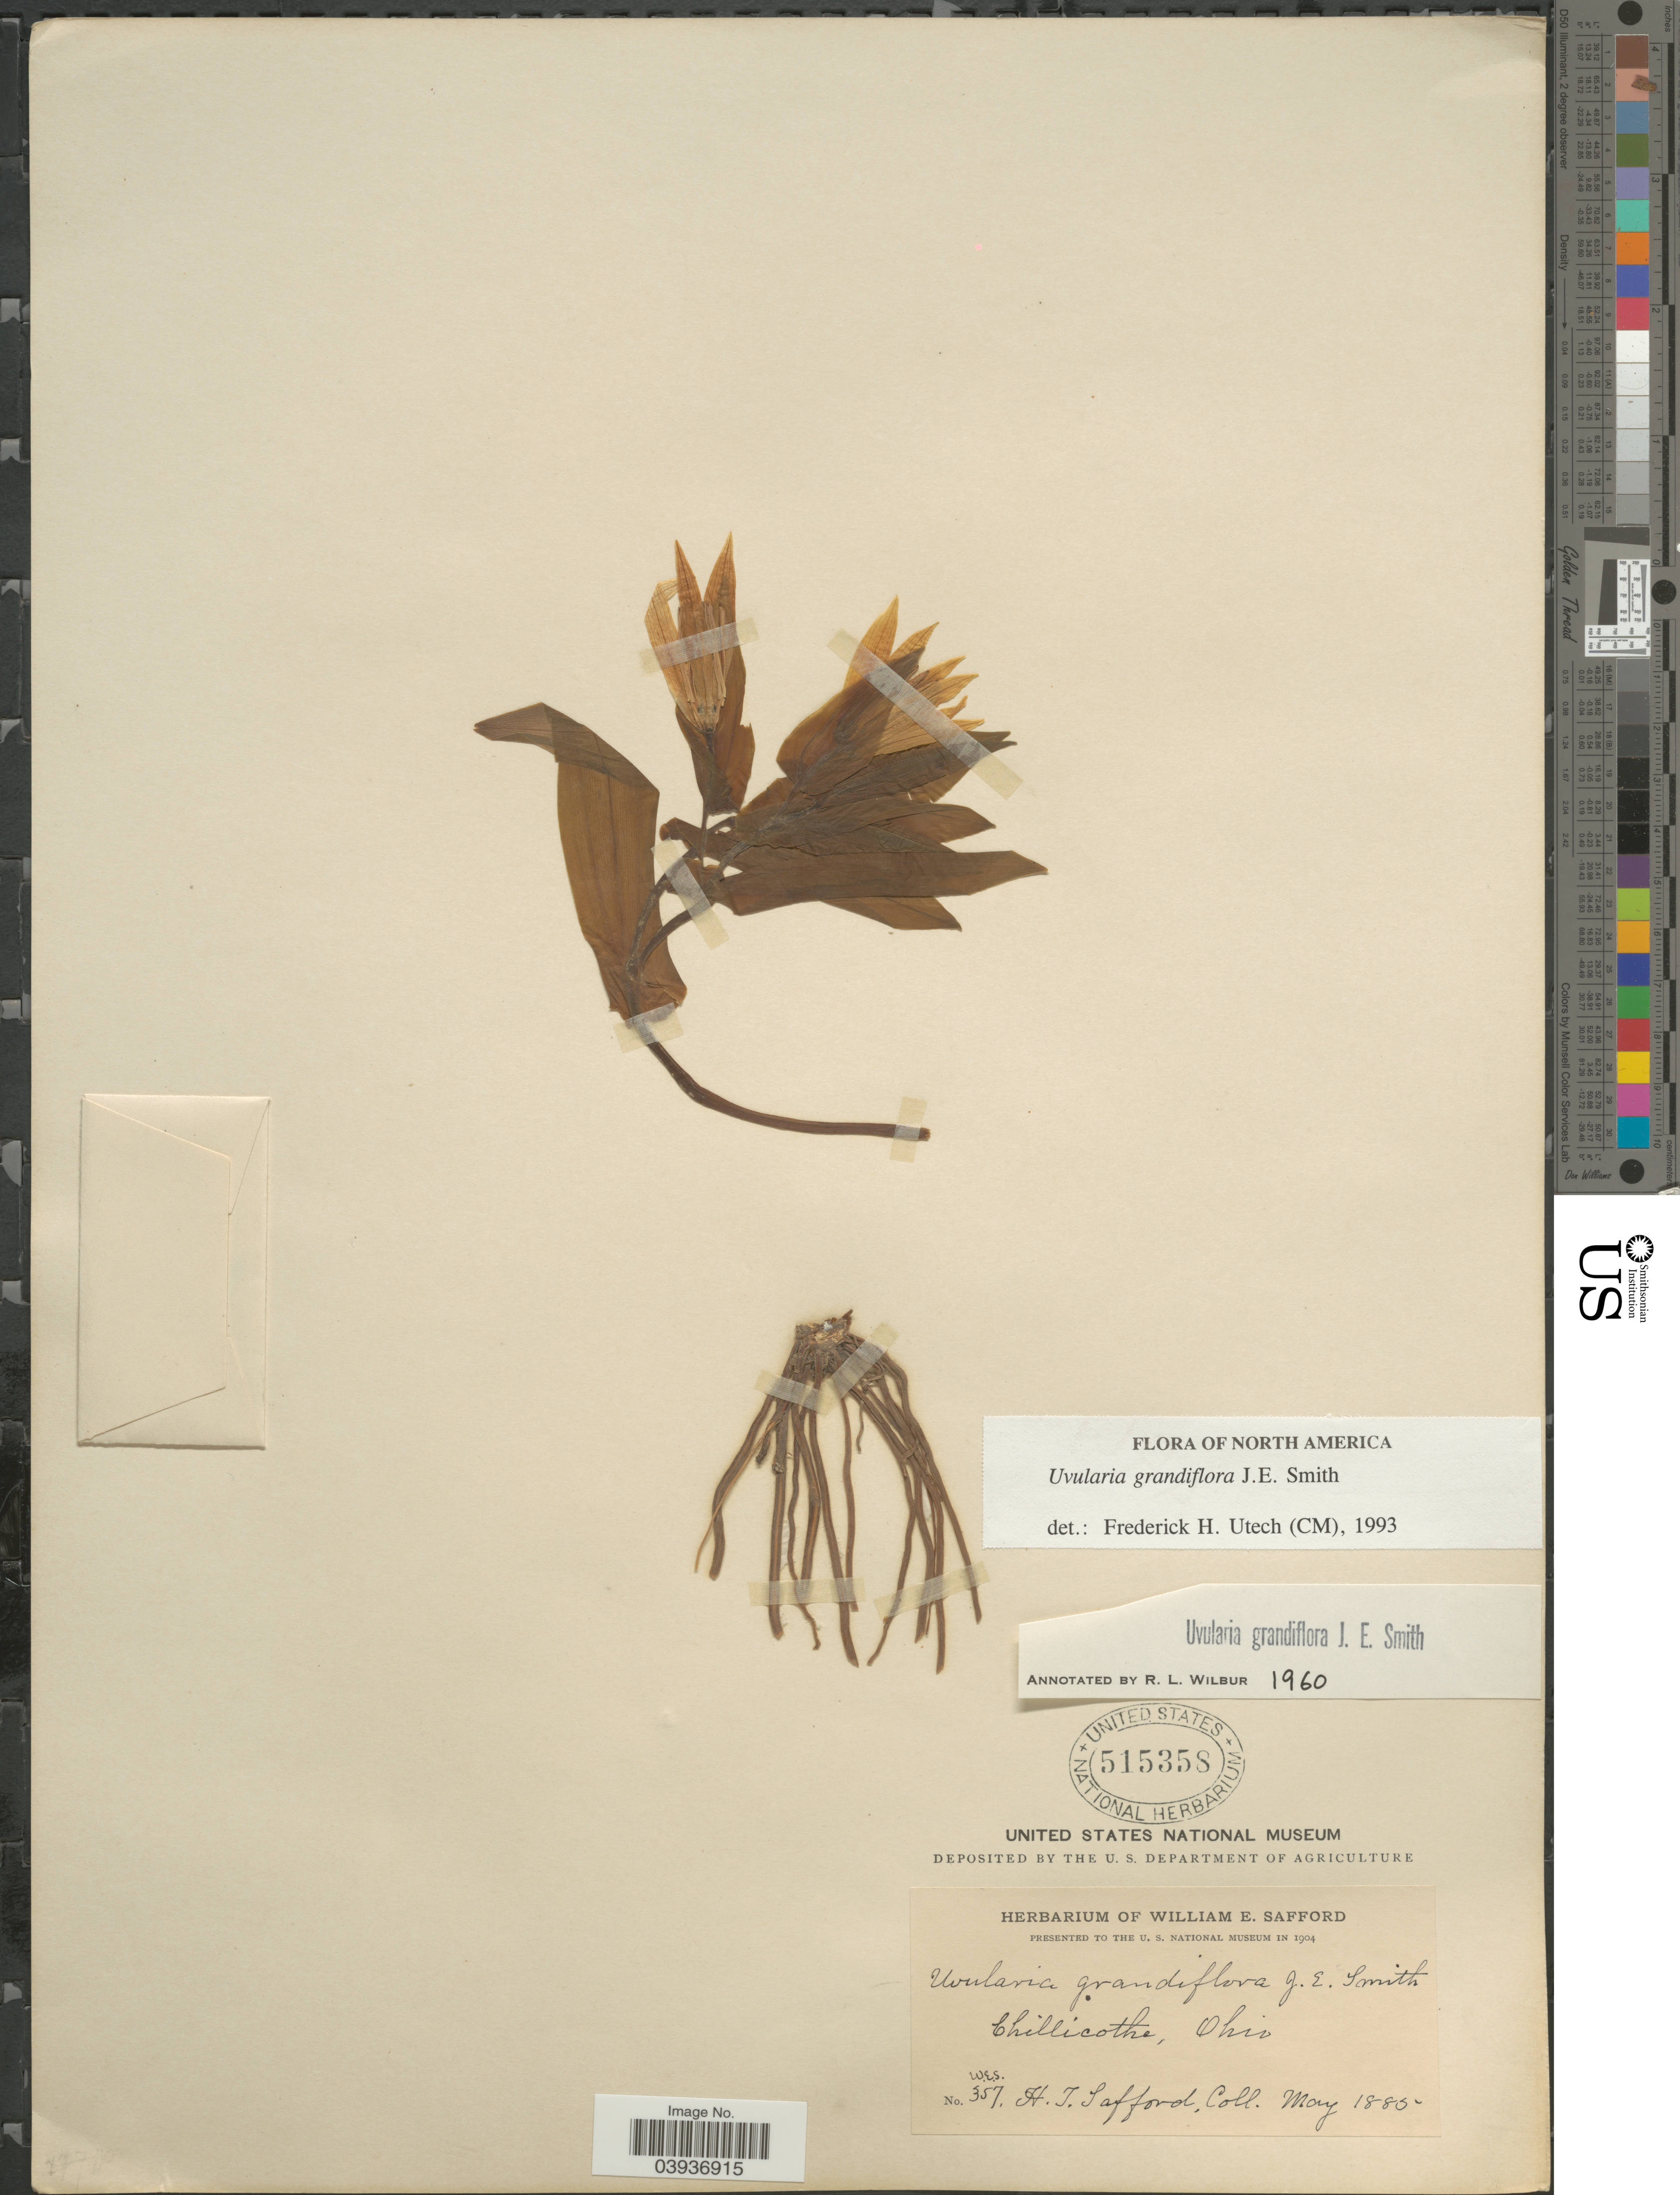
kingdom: Plantae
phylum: Tracheophyta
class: Liliopsida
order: Liliales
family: Colchicaceae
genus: Uvularia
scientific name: Uvularia grandiflora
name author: Sm.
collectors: H. Safford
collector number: w.e.s.357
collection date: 1885-05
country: United States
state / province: Ohio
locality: Chilicothe.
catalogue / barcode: US 515358